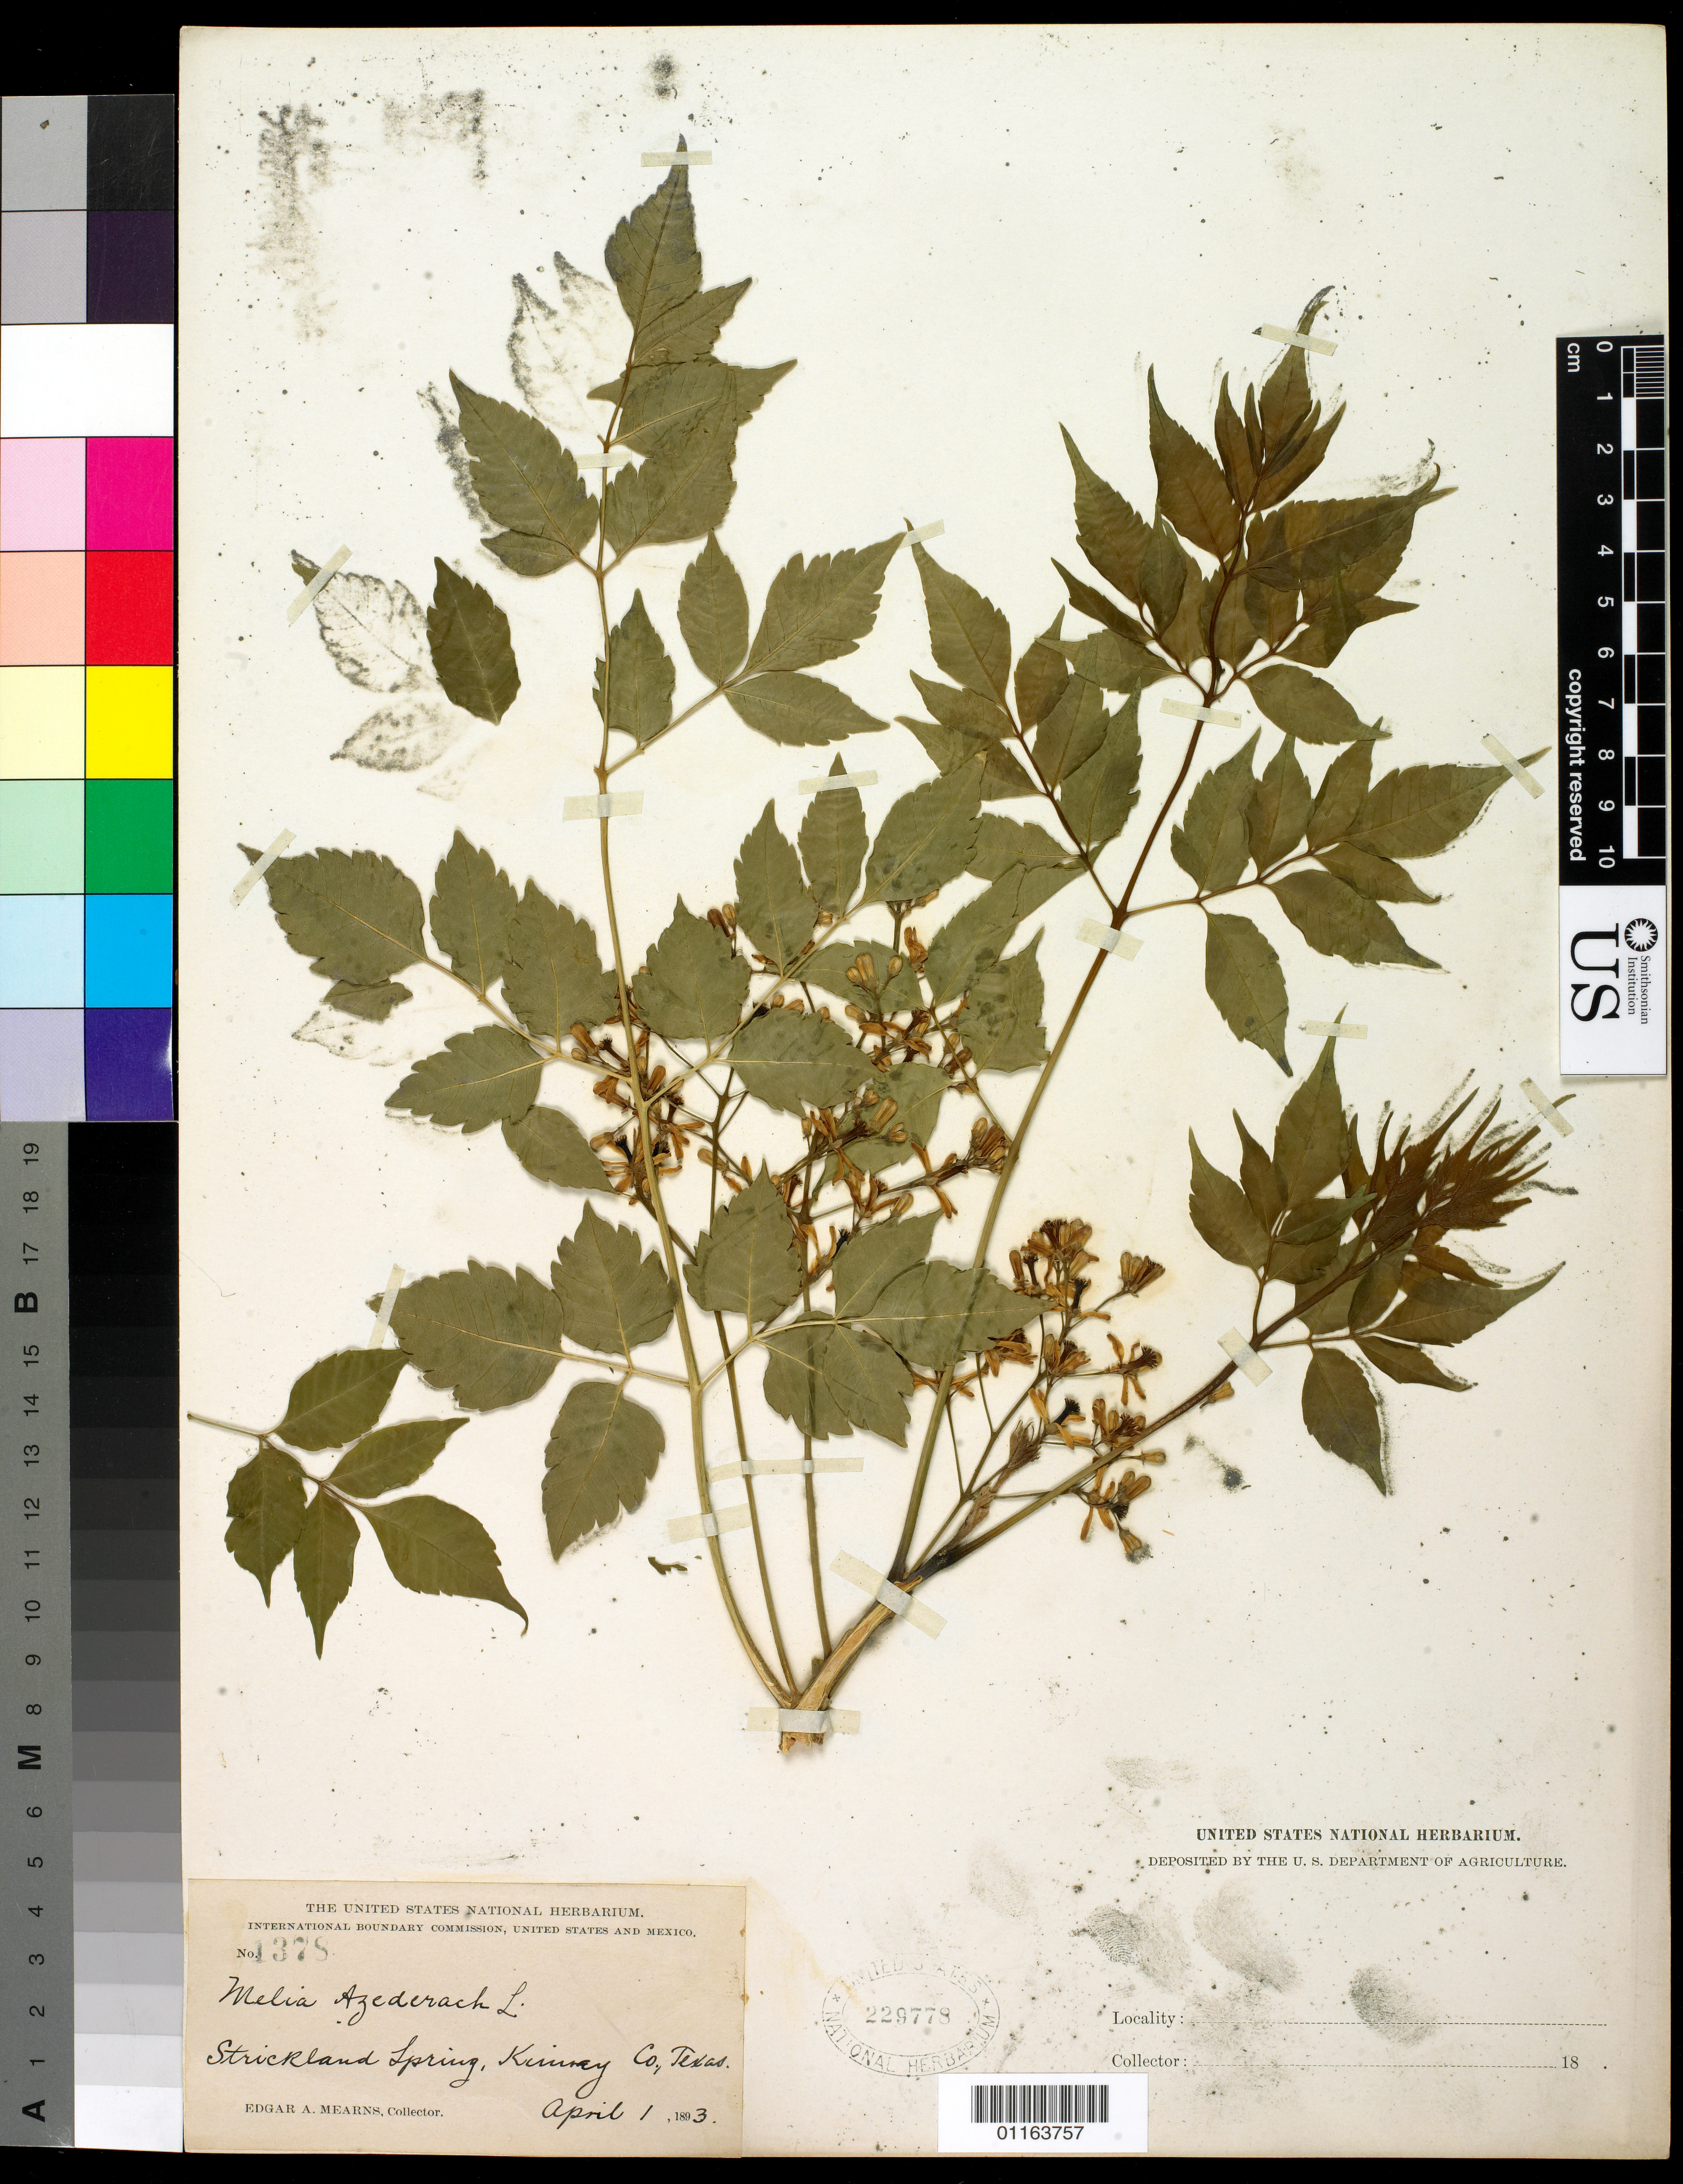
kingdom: Plantae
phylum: Tracheophyta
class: Magnoliopsida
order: Sapindales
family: Meliaceae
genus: Melia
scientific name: Melia azedarach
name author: L.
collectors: E. A. Mearns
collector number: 1378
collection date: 1893-04-01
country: United States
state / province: Texas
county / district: Kinney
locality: Strickland Spring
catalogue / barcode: US 229778